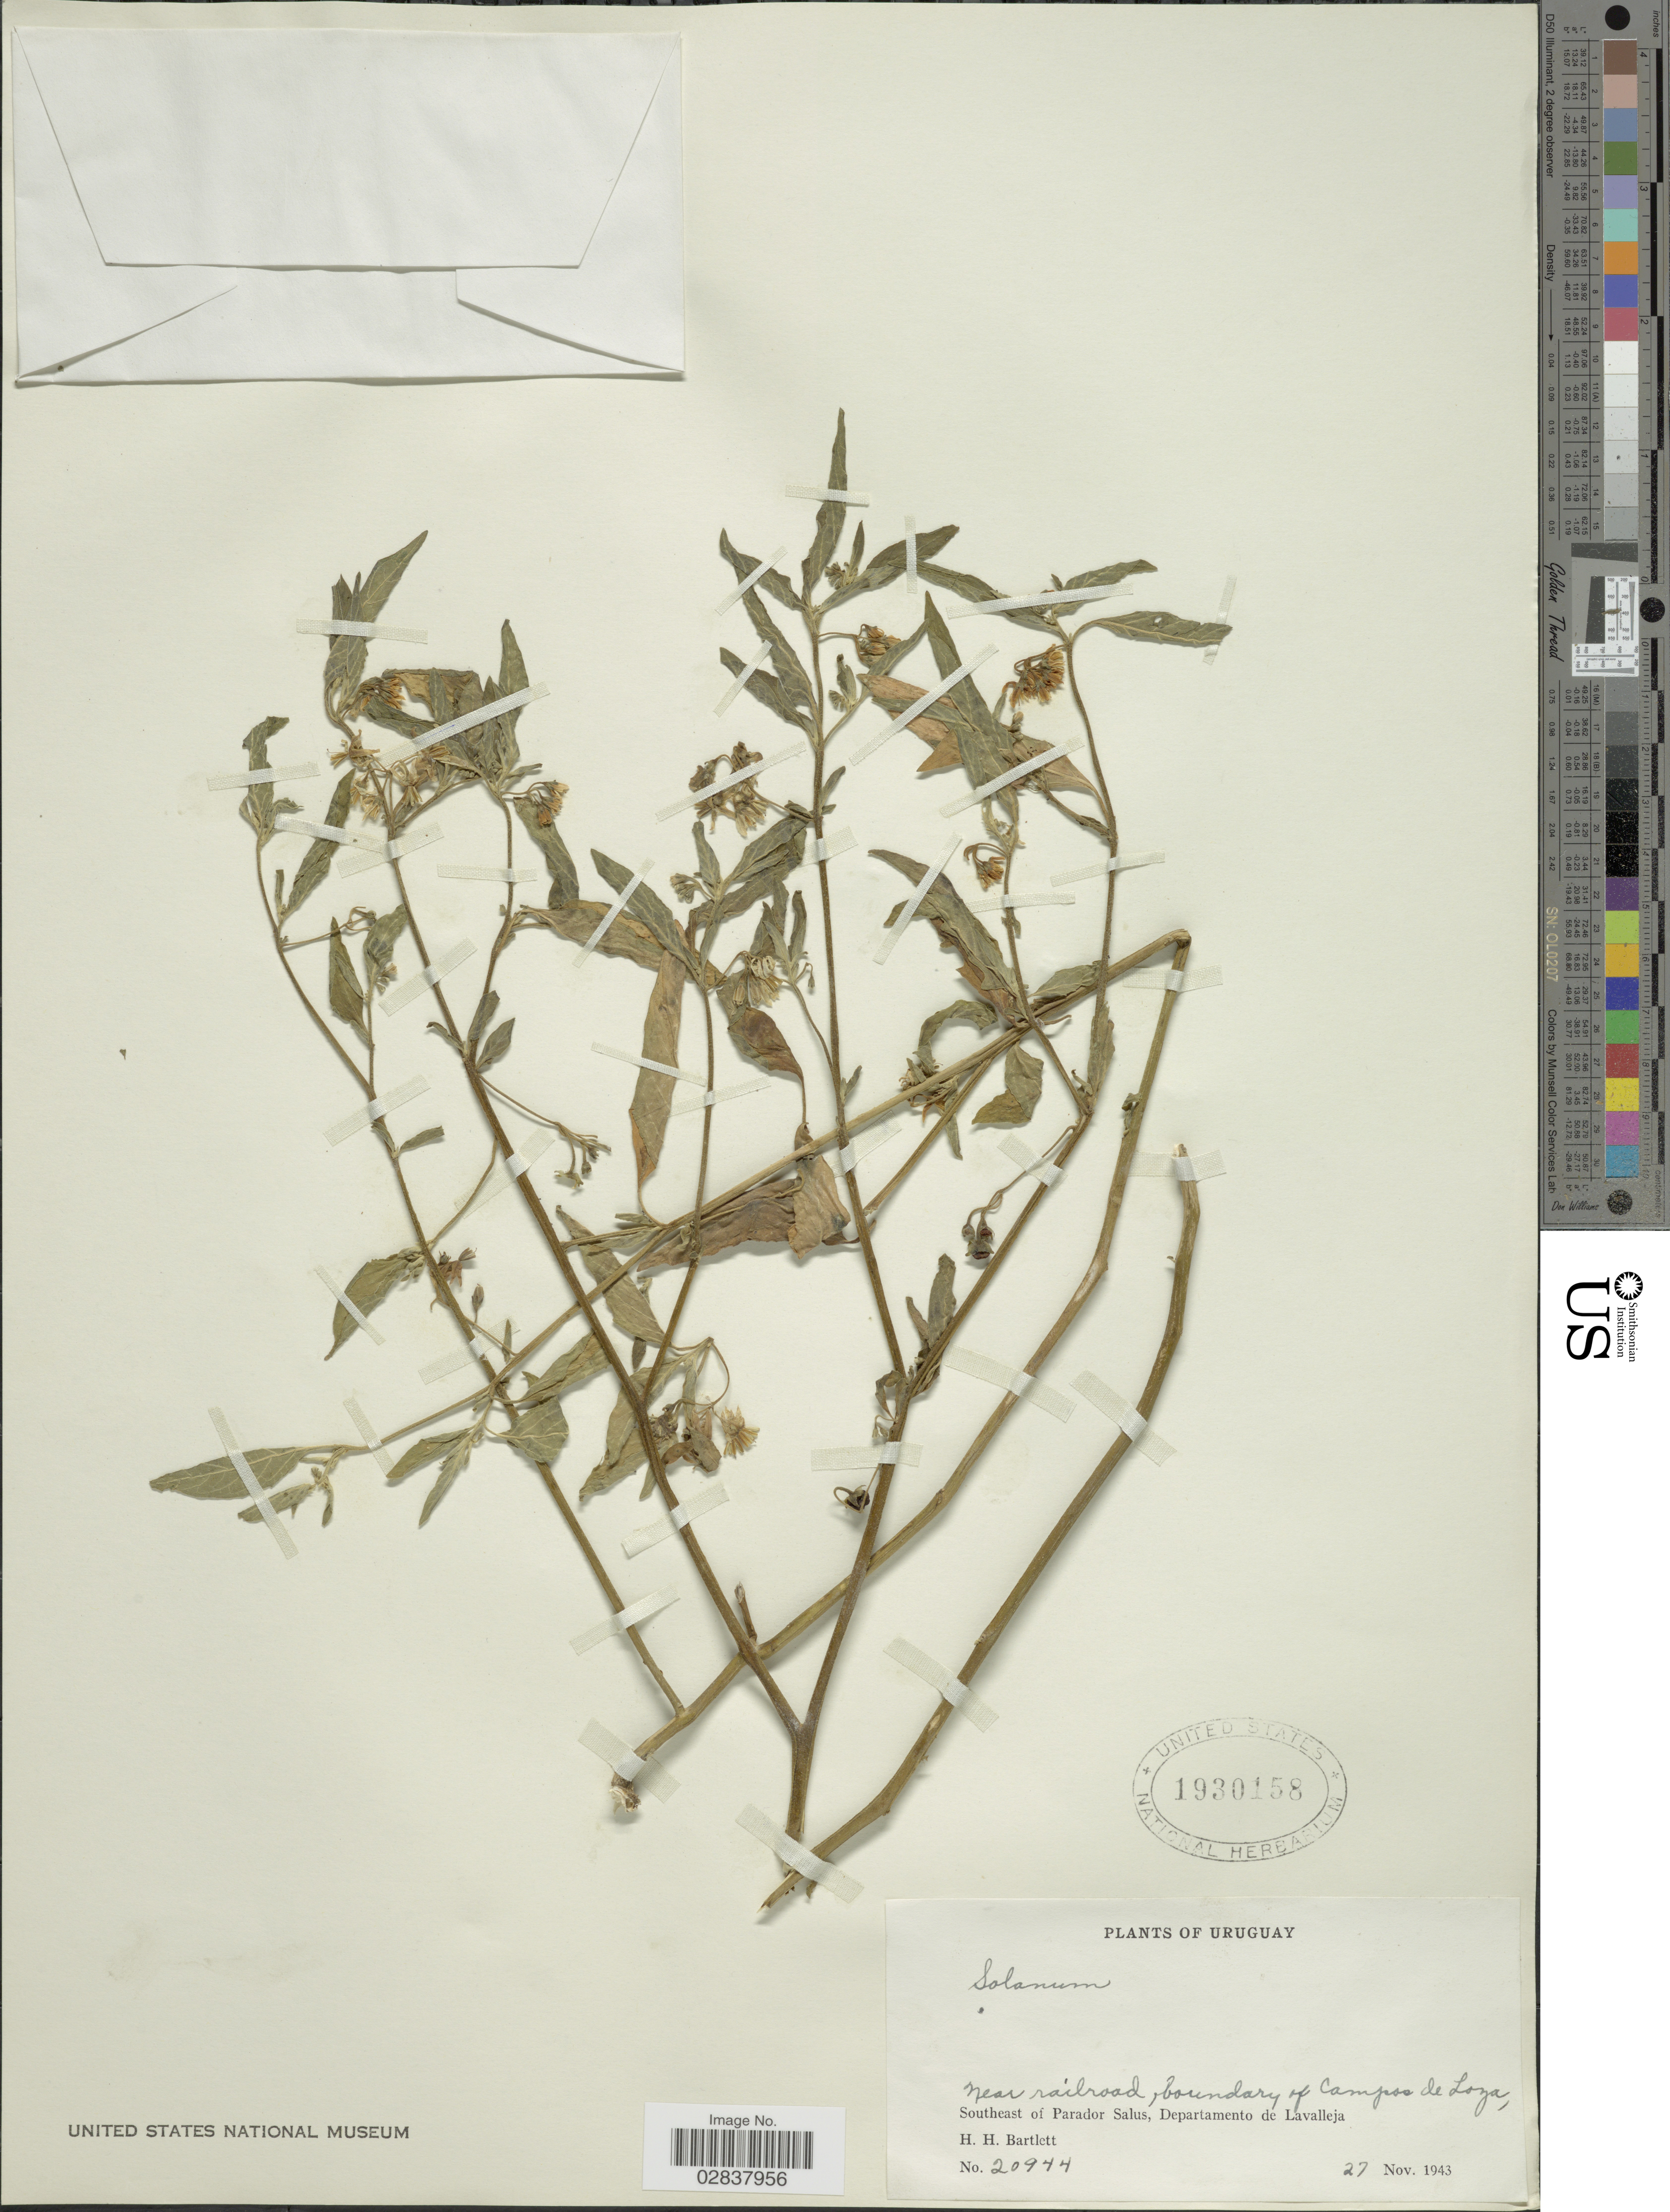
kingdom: Plantae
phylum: Tracheophyta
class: Magnoliopsida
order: Solanales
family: Solanaceae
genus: Solanum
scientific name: Solanum chenopodioides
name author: Lam.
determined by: Knapp, S. D.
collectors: H. H. Bartlett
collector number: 20944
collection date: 1943-11-27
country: Uruguay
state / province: Lavalleja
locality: Near railroad, boundary of Campos de Loja, Southeast of Parador Salus, Departamento de Lavalleja.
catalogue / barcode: US 1930158